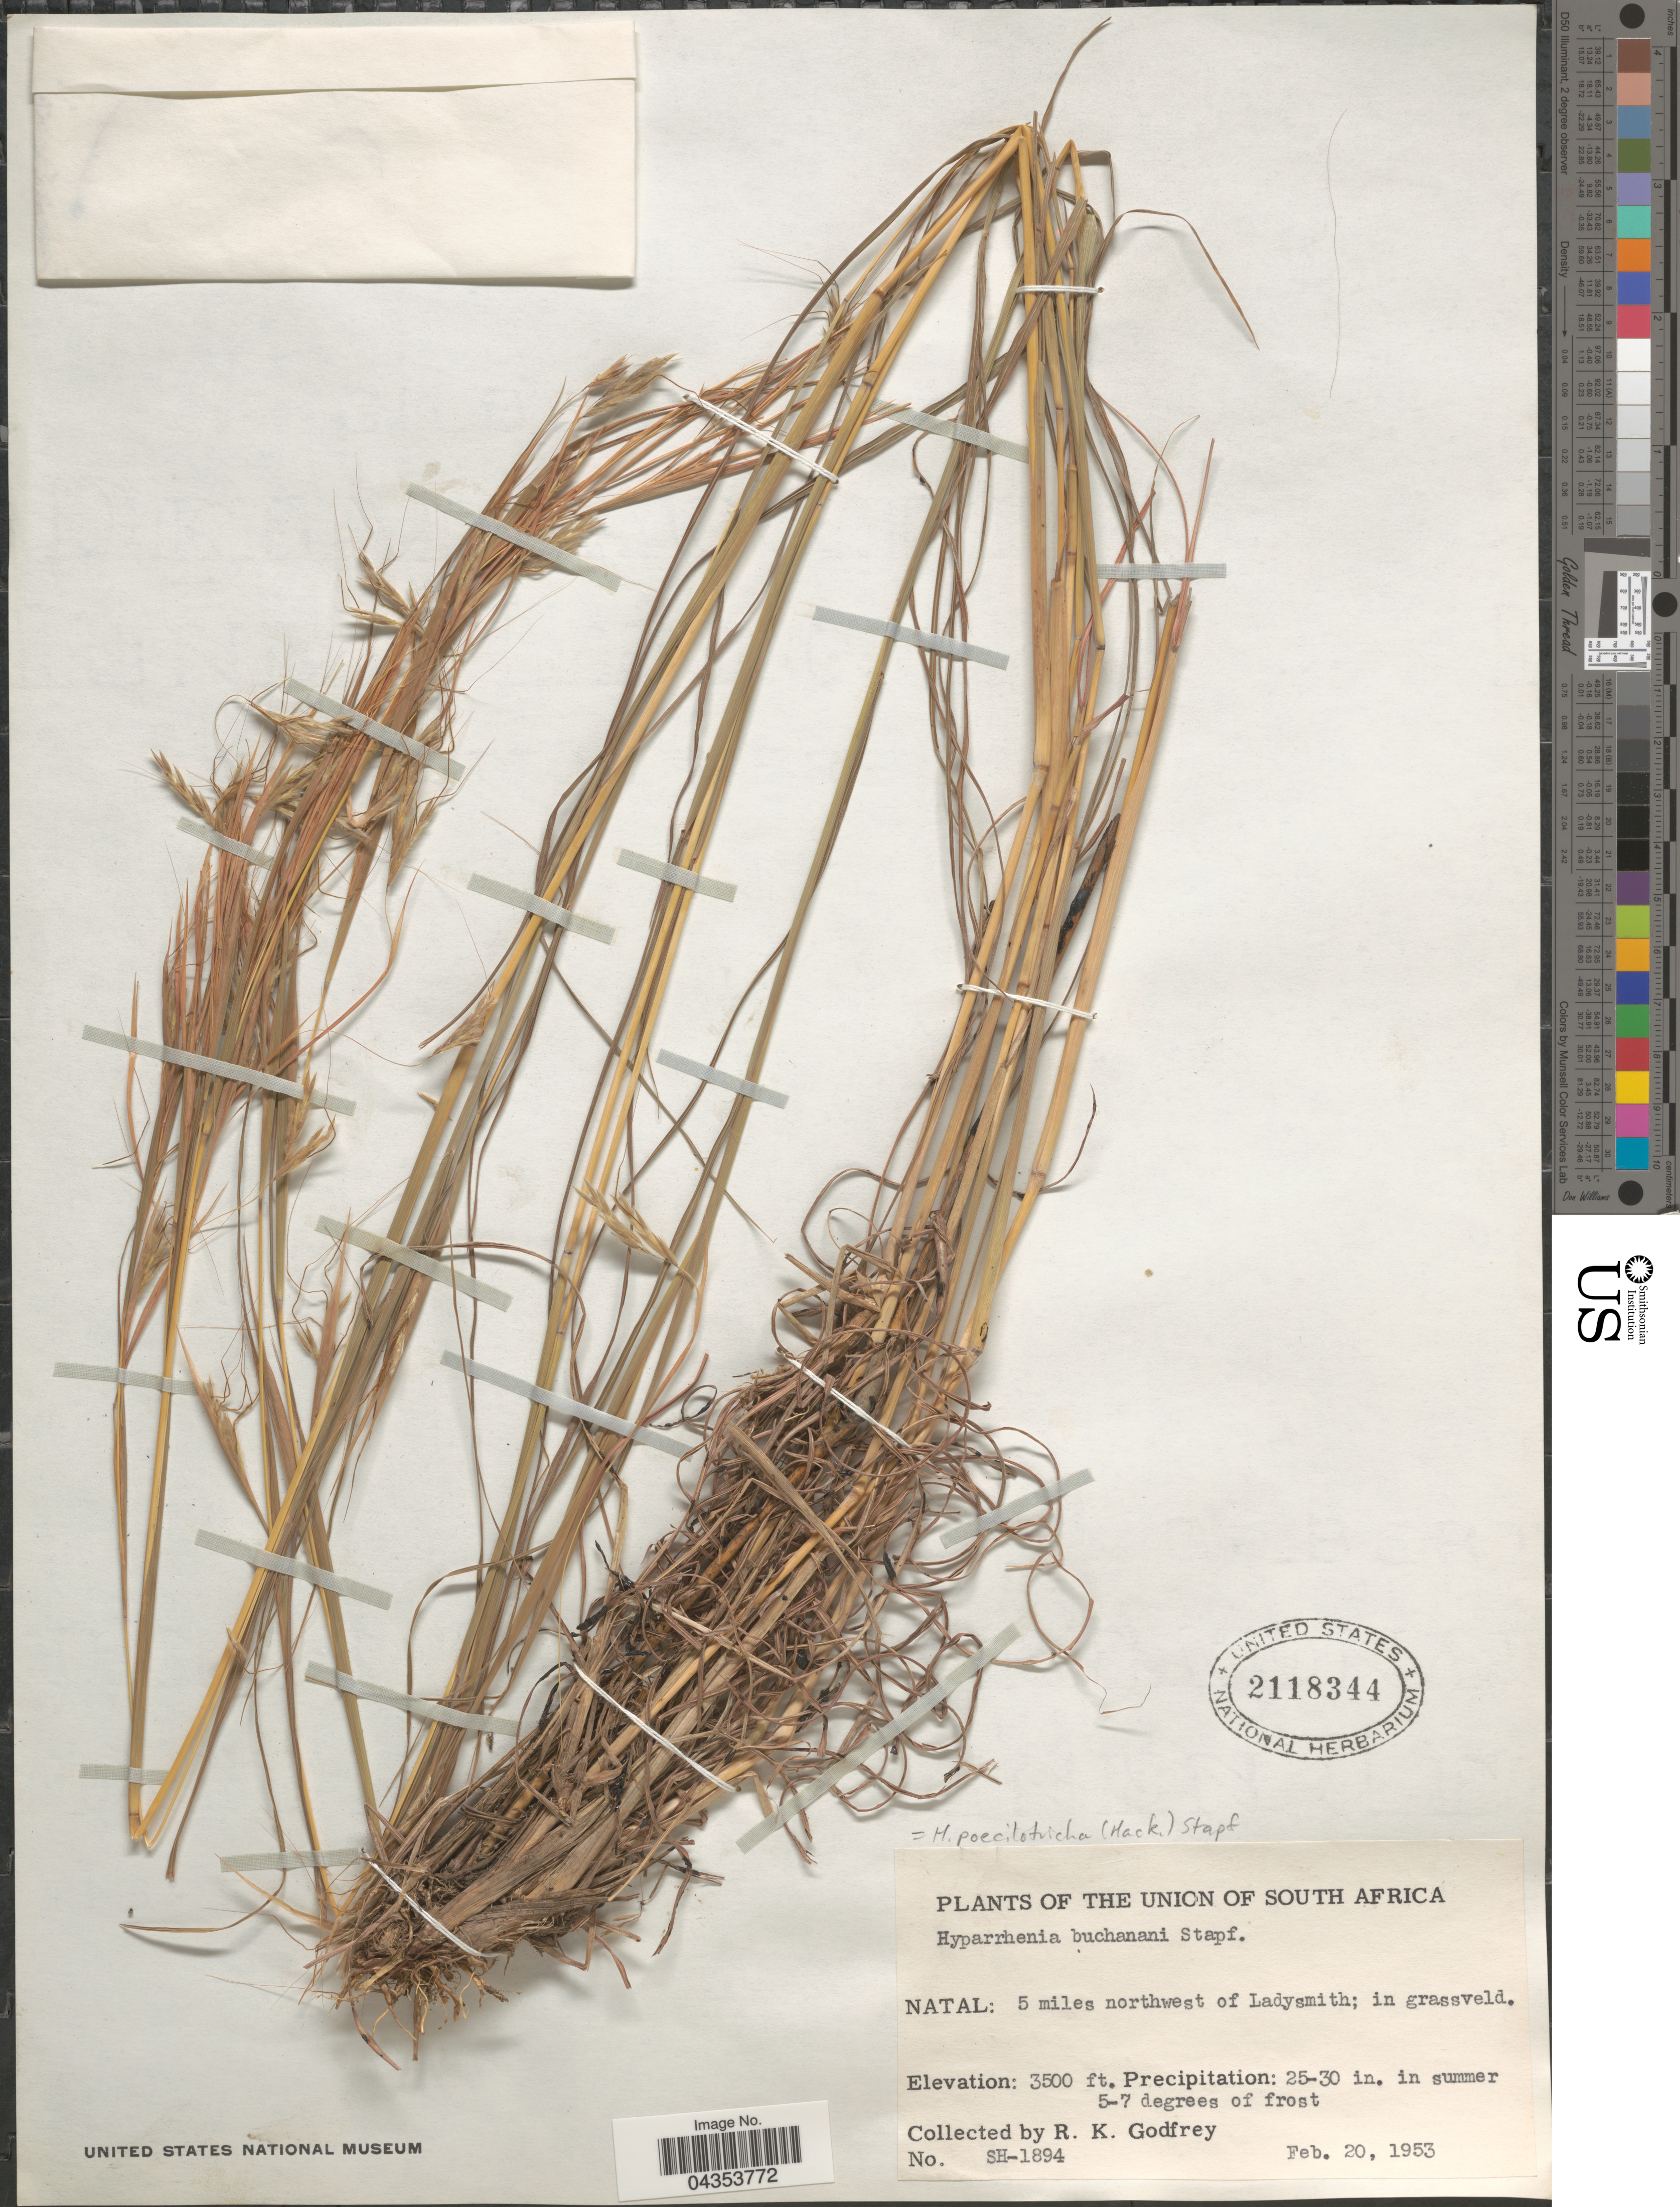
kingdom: Plantae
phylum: Tracheophyta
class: Liliopsida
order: Poales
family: Poaceae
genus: Hyparrhenia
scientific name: Hyparrhenia poecilotricha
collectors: R. K. Godfrey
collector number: SH-1894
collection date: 1953-02-20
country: South Africa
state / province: KwaZulu-Natal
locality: The Union of South Africa. Natal: 5 miles northwest of Ladysmith.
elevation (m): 1067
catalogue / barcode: US 2118344